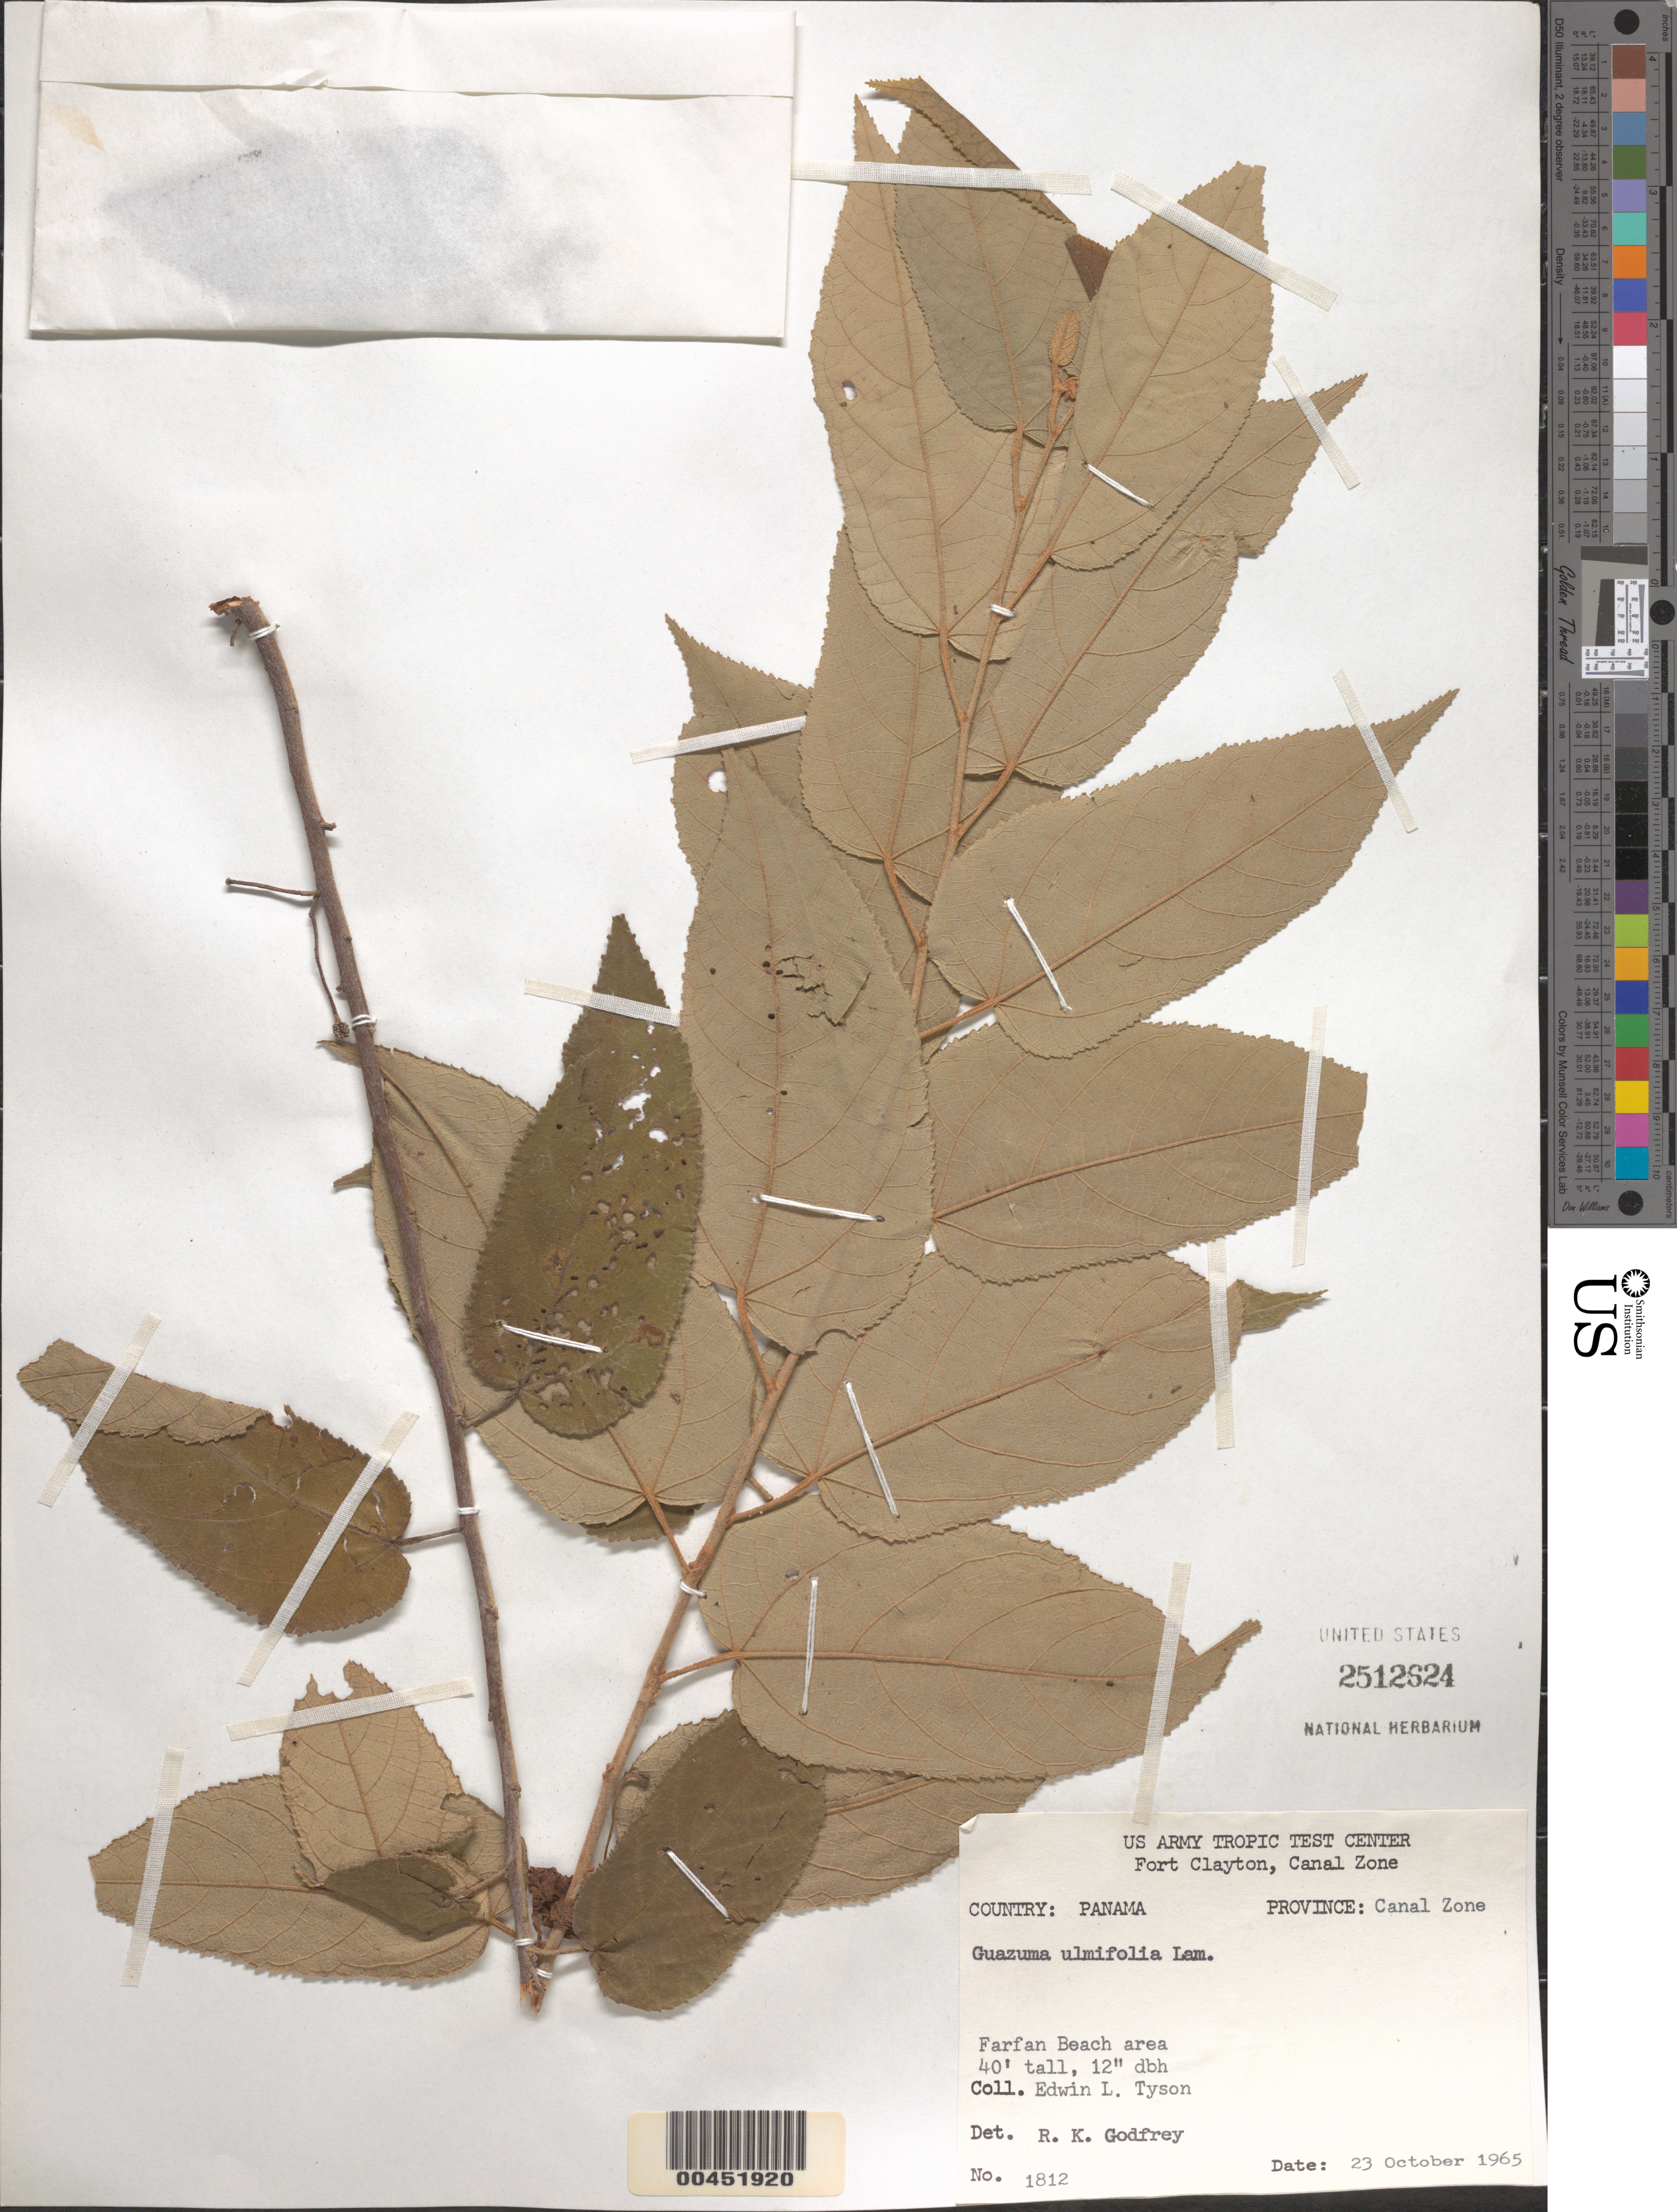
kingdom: Plantae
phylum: Tracheophyta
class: Magnoliopsida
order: Malvales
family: Malvaceae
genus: Guazuma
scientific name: Guazuma ulmifolia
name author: Lam.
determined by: Godfrey, R. K.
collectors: E. L. Tyson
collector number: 1812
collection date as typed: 23 Oct 1965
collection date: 1965-10-23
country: Panama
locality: Farfan Beach area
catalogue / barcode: US 2512624